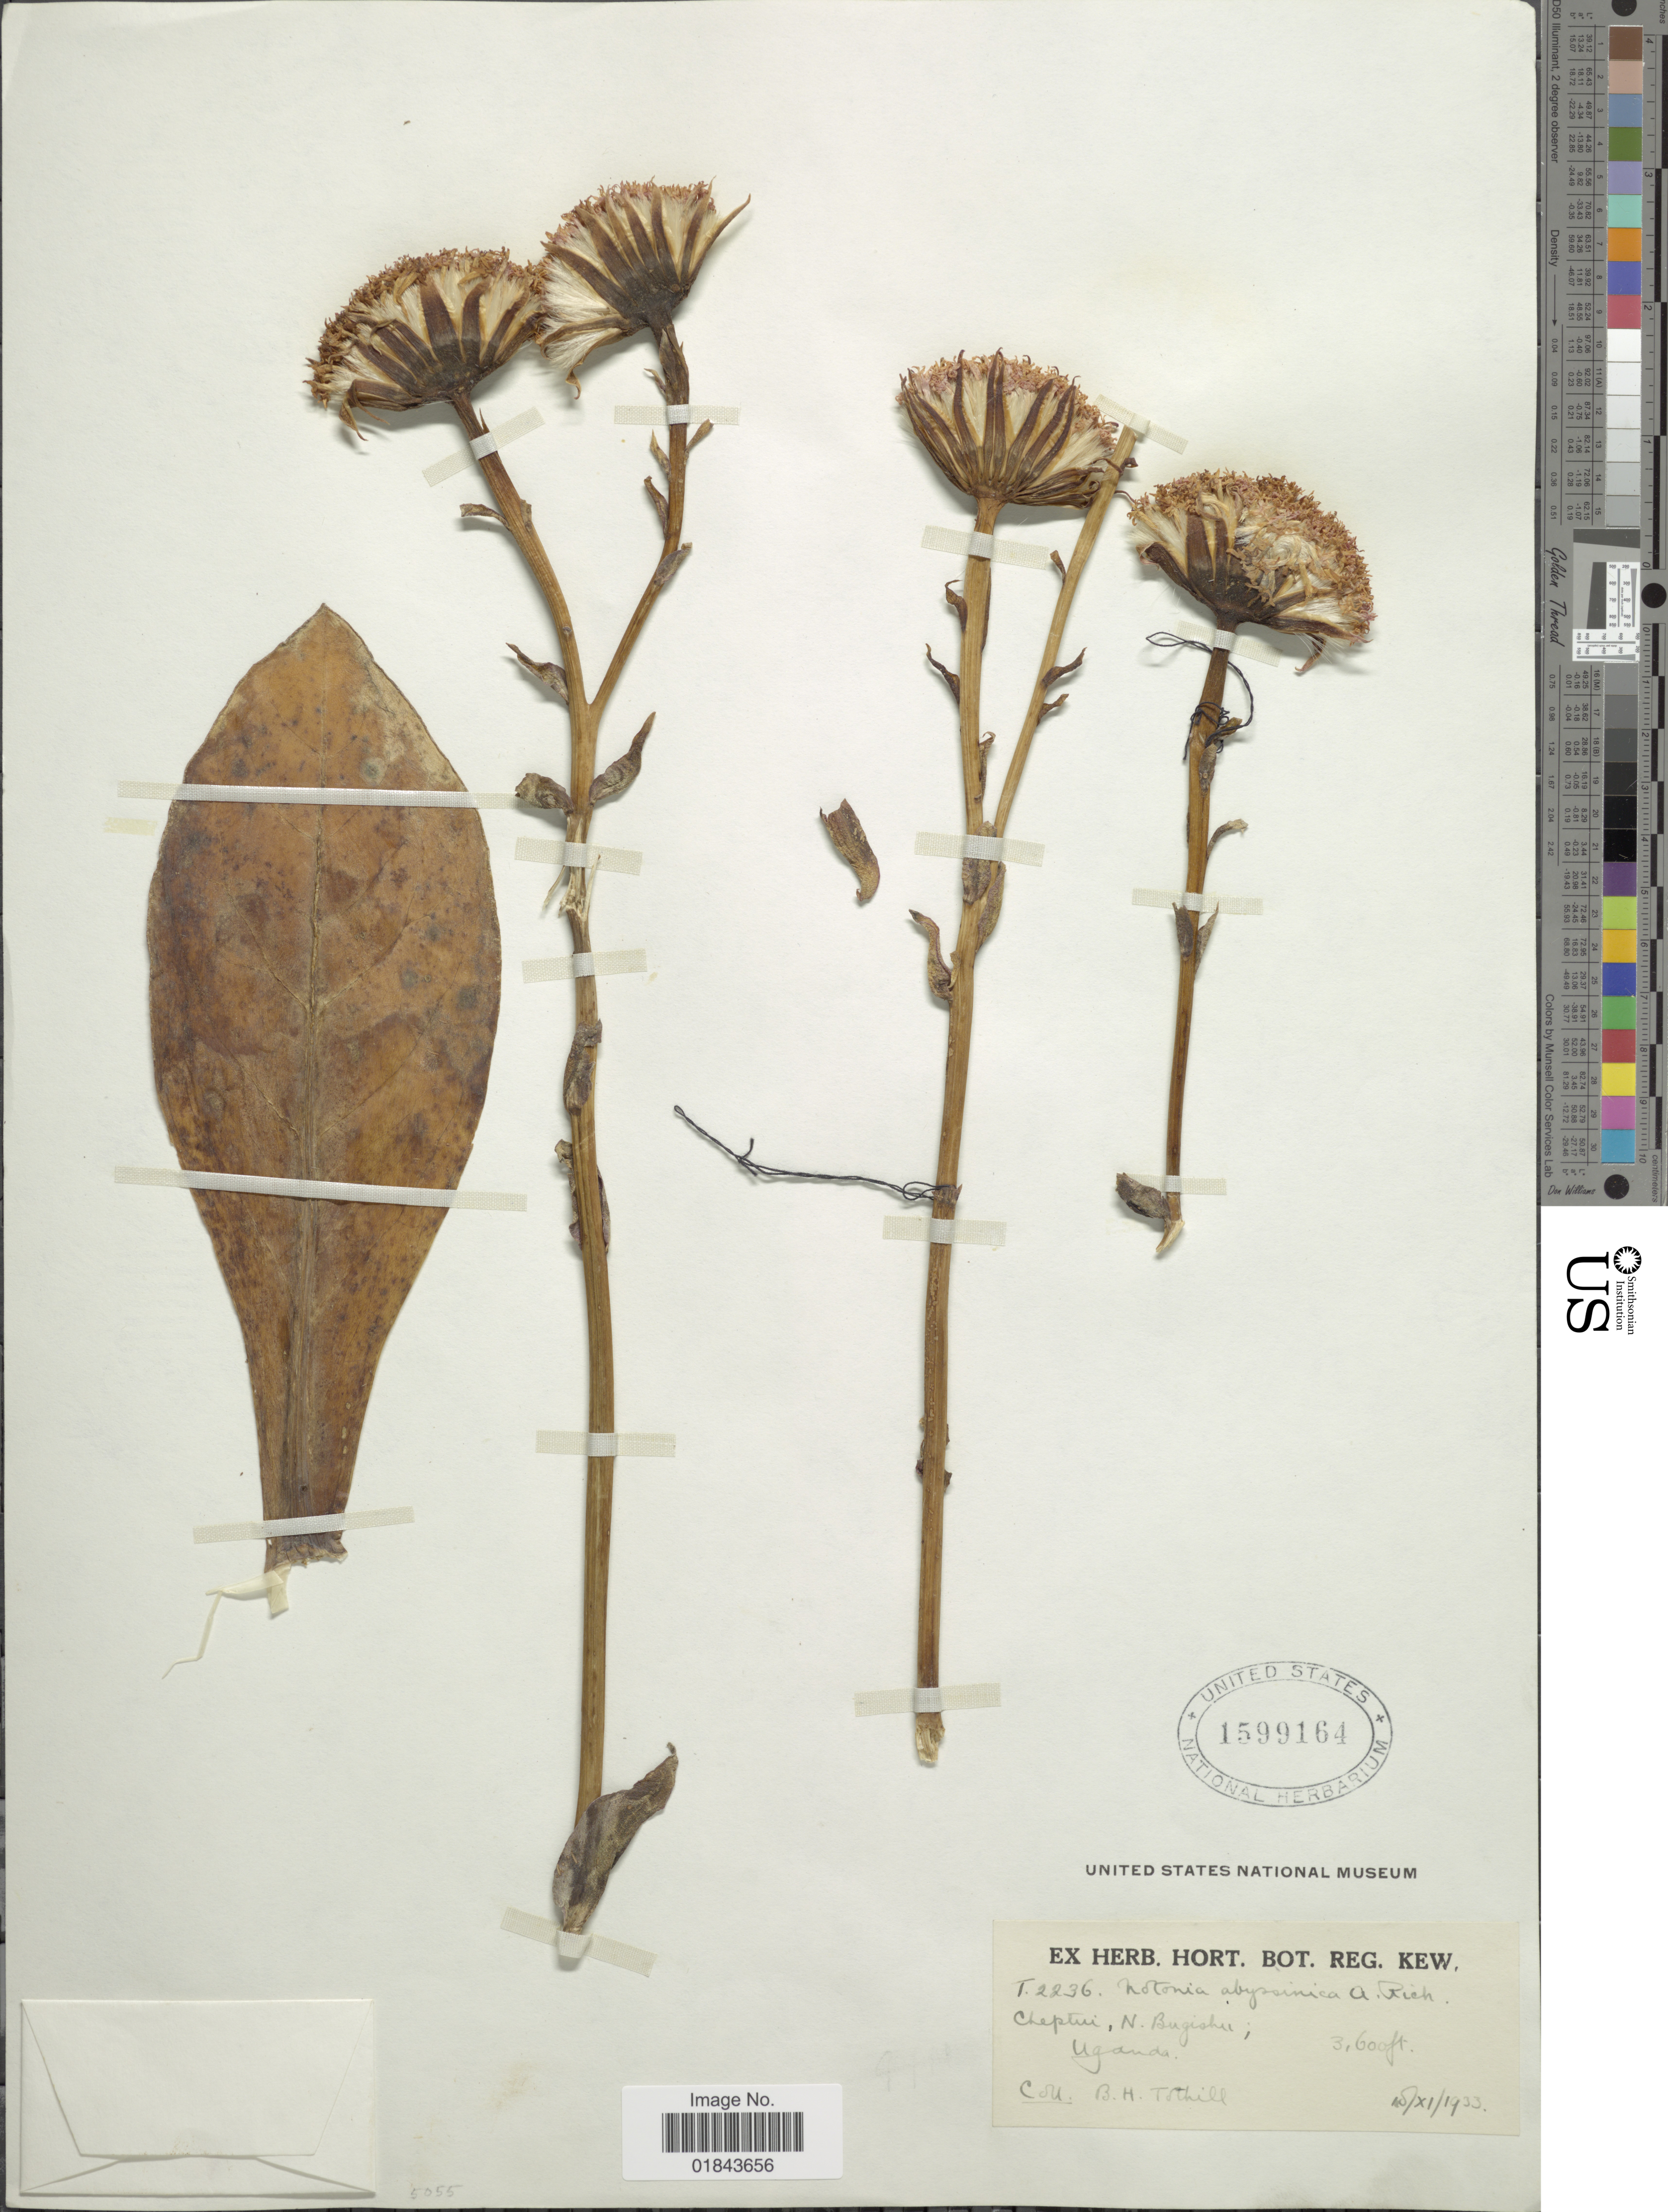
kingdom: Plantae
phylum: Tracheophyta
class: Magnoliopsida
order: Asterales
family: Asteraceae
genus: Notonia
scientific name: Notonia abyssinica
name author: A. Rich.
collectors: B. Tothill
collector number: T. 2236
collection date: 1933-11-10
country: Uganda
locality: Cheptui, N. Bugishu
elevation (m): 1097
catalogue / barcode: US 1599164